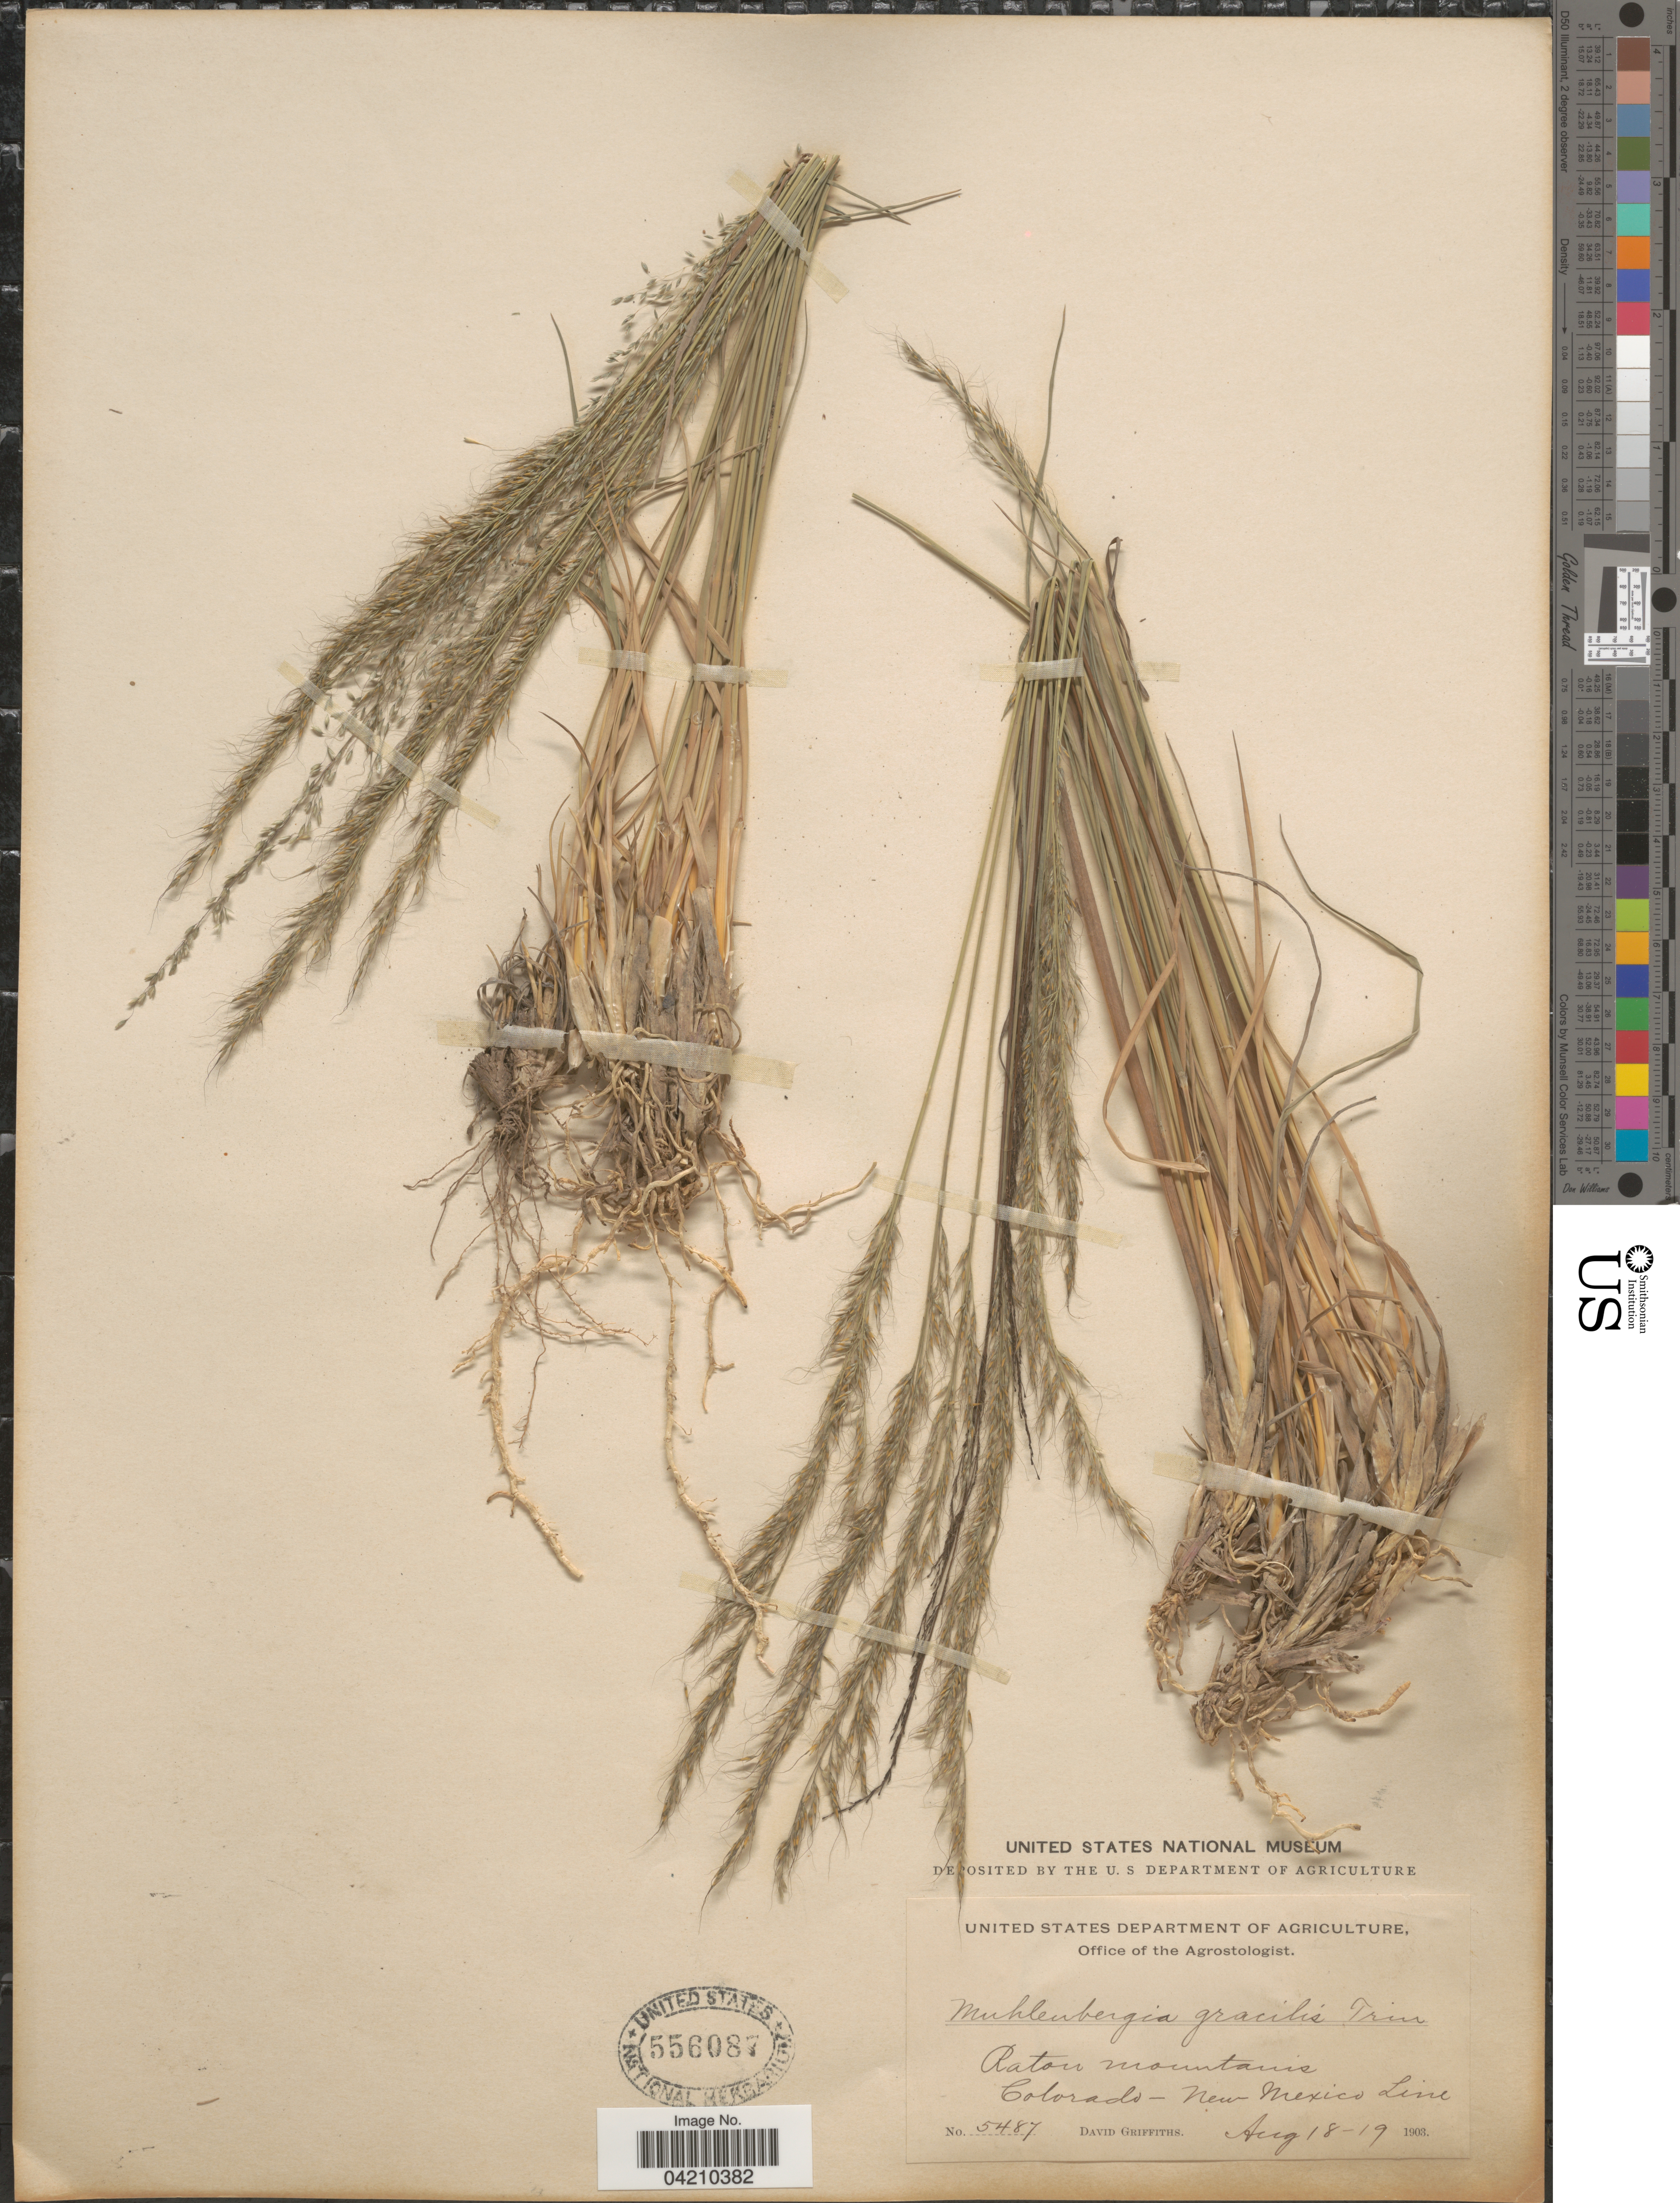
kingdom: Plantae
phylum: Tracheophyta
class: Liliopsida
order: Poales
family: Poaceae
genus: Muhlenbergia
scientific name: Muhlenbergia montana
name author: (Nutt.) Hitchc.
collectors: D. Griffiths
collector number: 5487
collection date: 1903-08-18/1903-08-19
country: United States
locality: Raton mountains. Colorado-New Mexico Line.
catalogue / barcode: US 556087